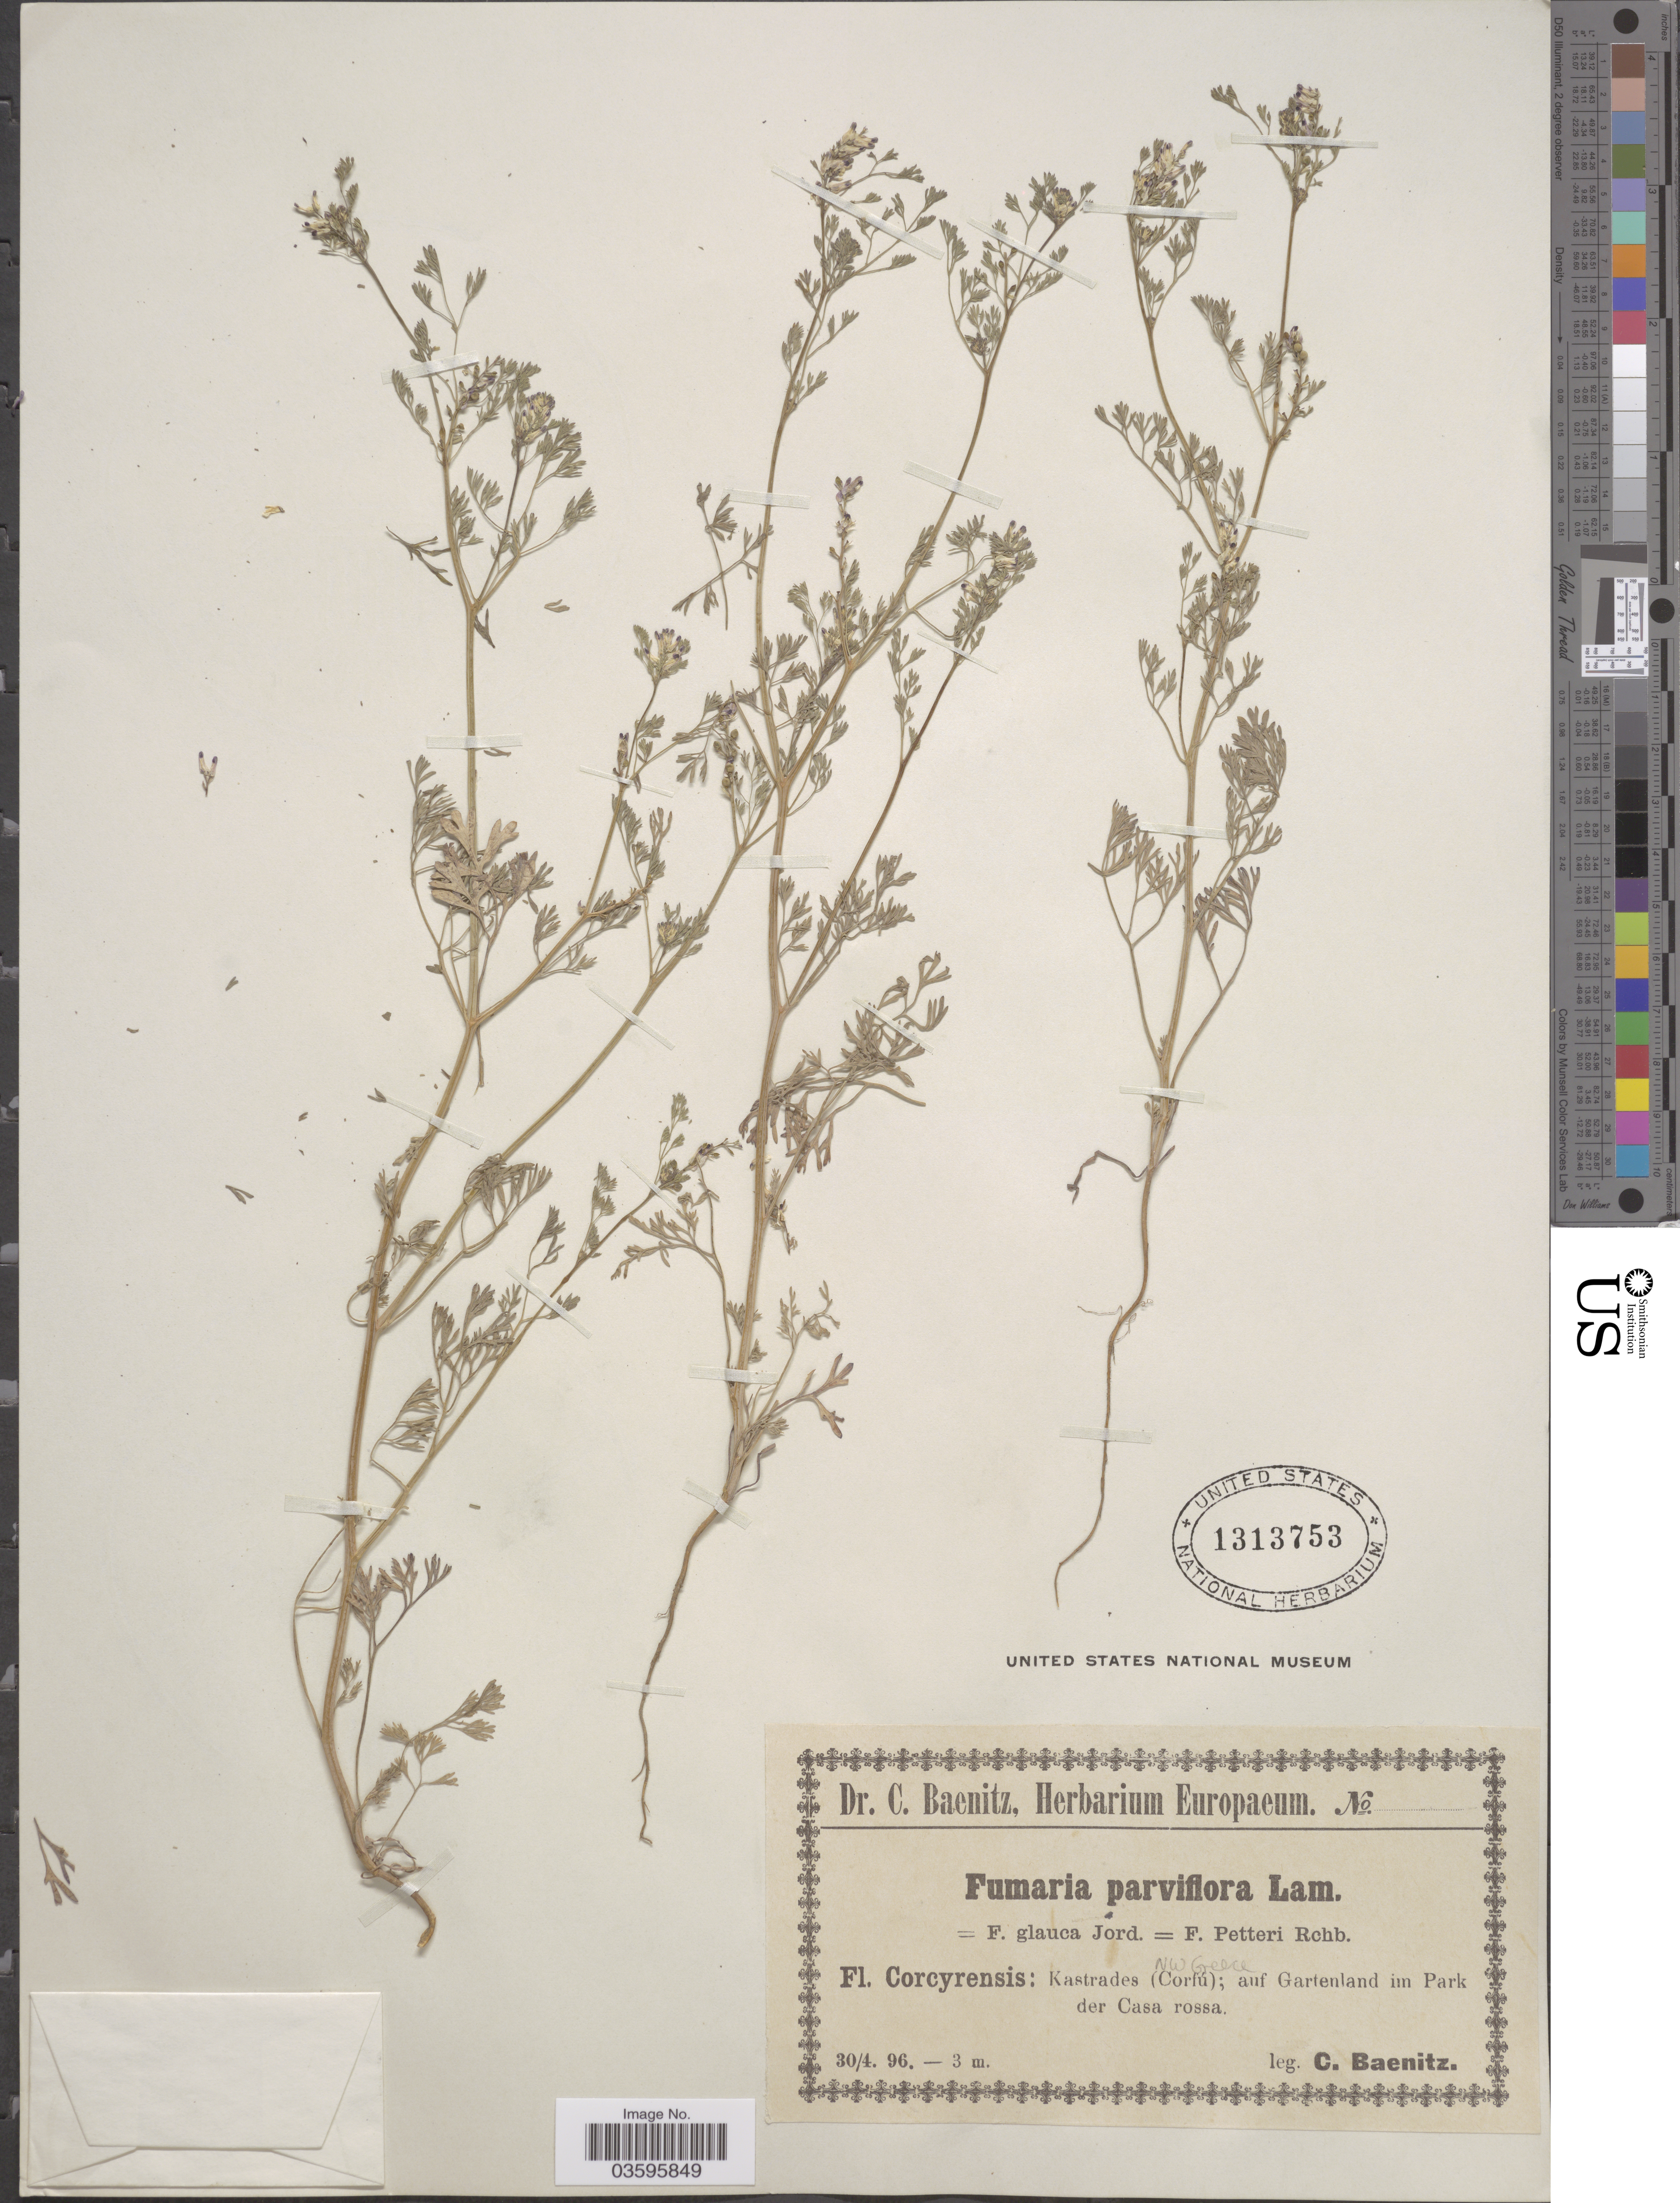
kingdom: Plantae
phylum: Tracheophyta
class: Magnoliopsida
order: Ranunculales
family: Papaveraceae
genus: Fumaria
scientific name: Fumaria parviflora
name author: Lam.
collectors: C. G. Baenitz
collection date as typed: Transcribed d/m/y: 30/4/96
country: Greece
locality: Corcyrensis: Kastrades (Corfu); auf Gartenland im Park der Casa rossa. NW Greece.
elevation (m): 3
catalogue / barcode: US 1313753